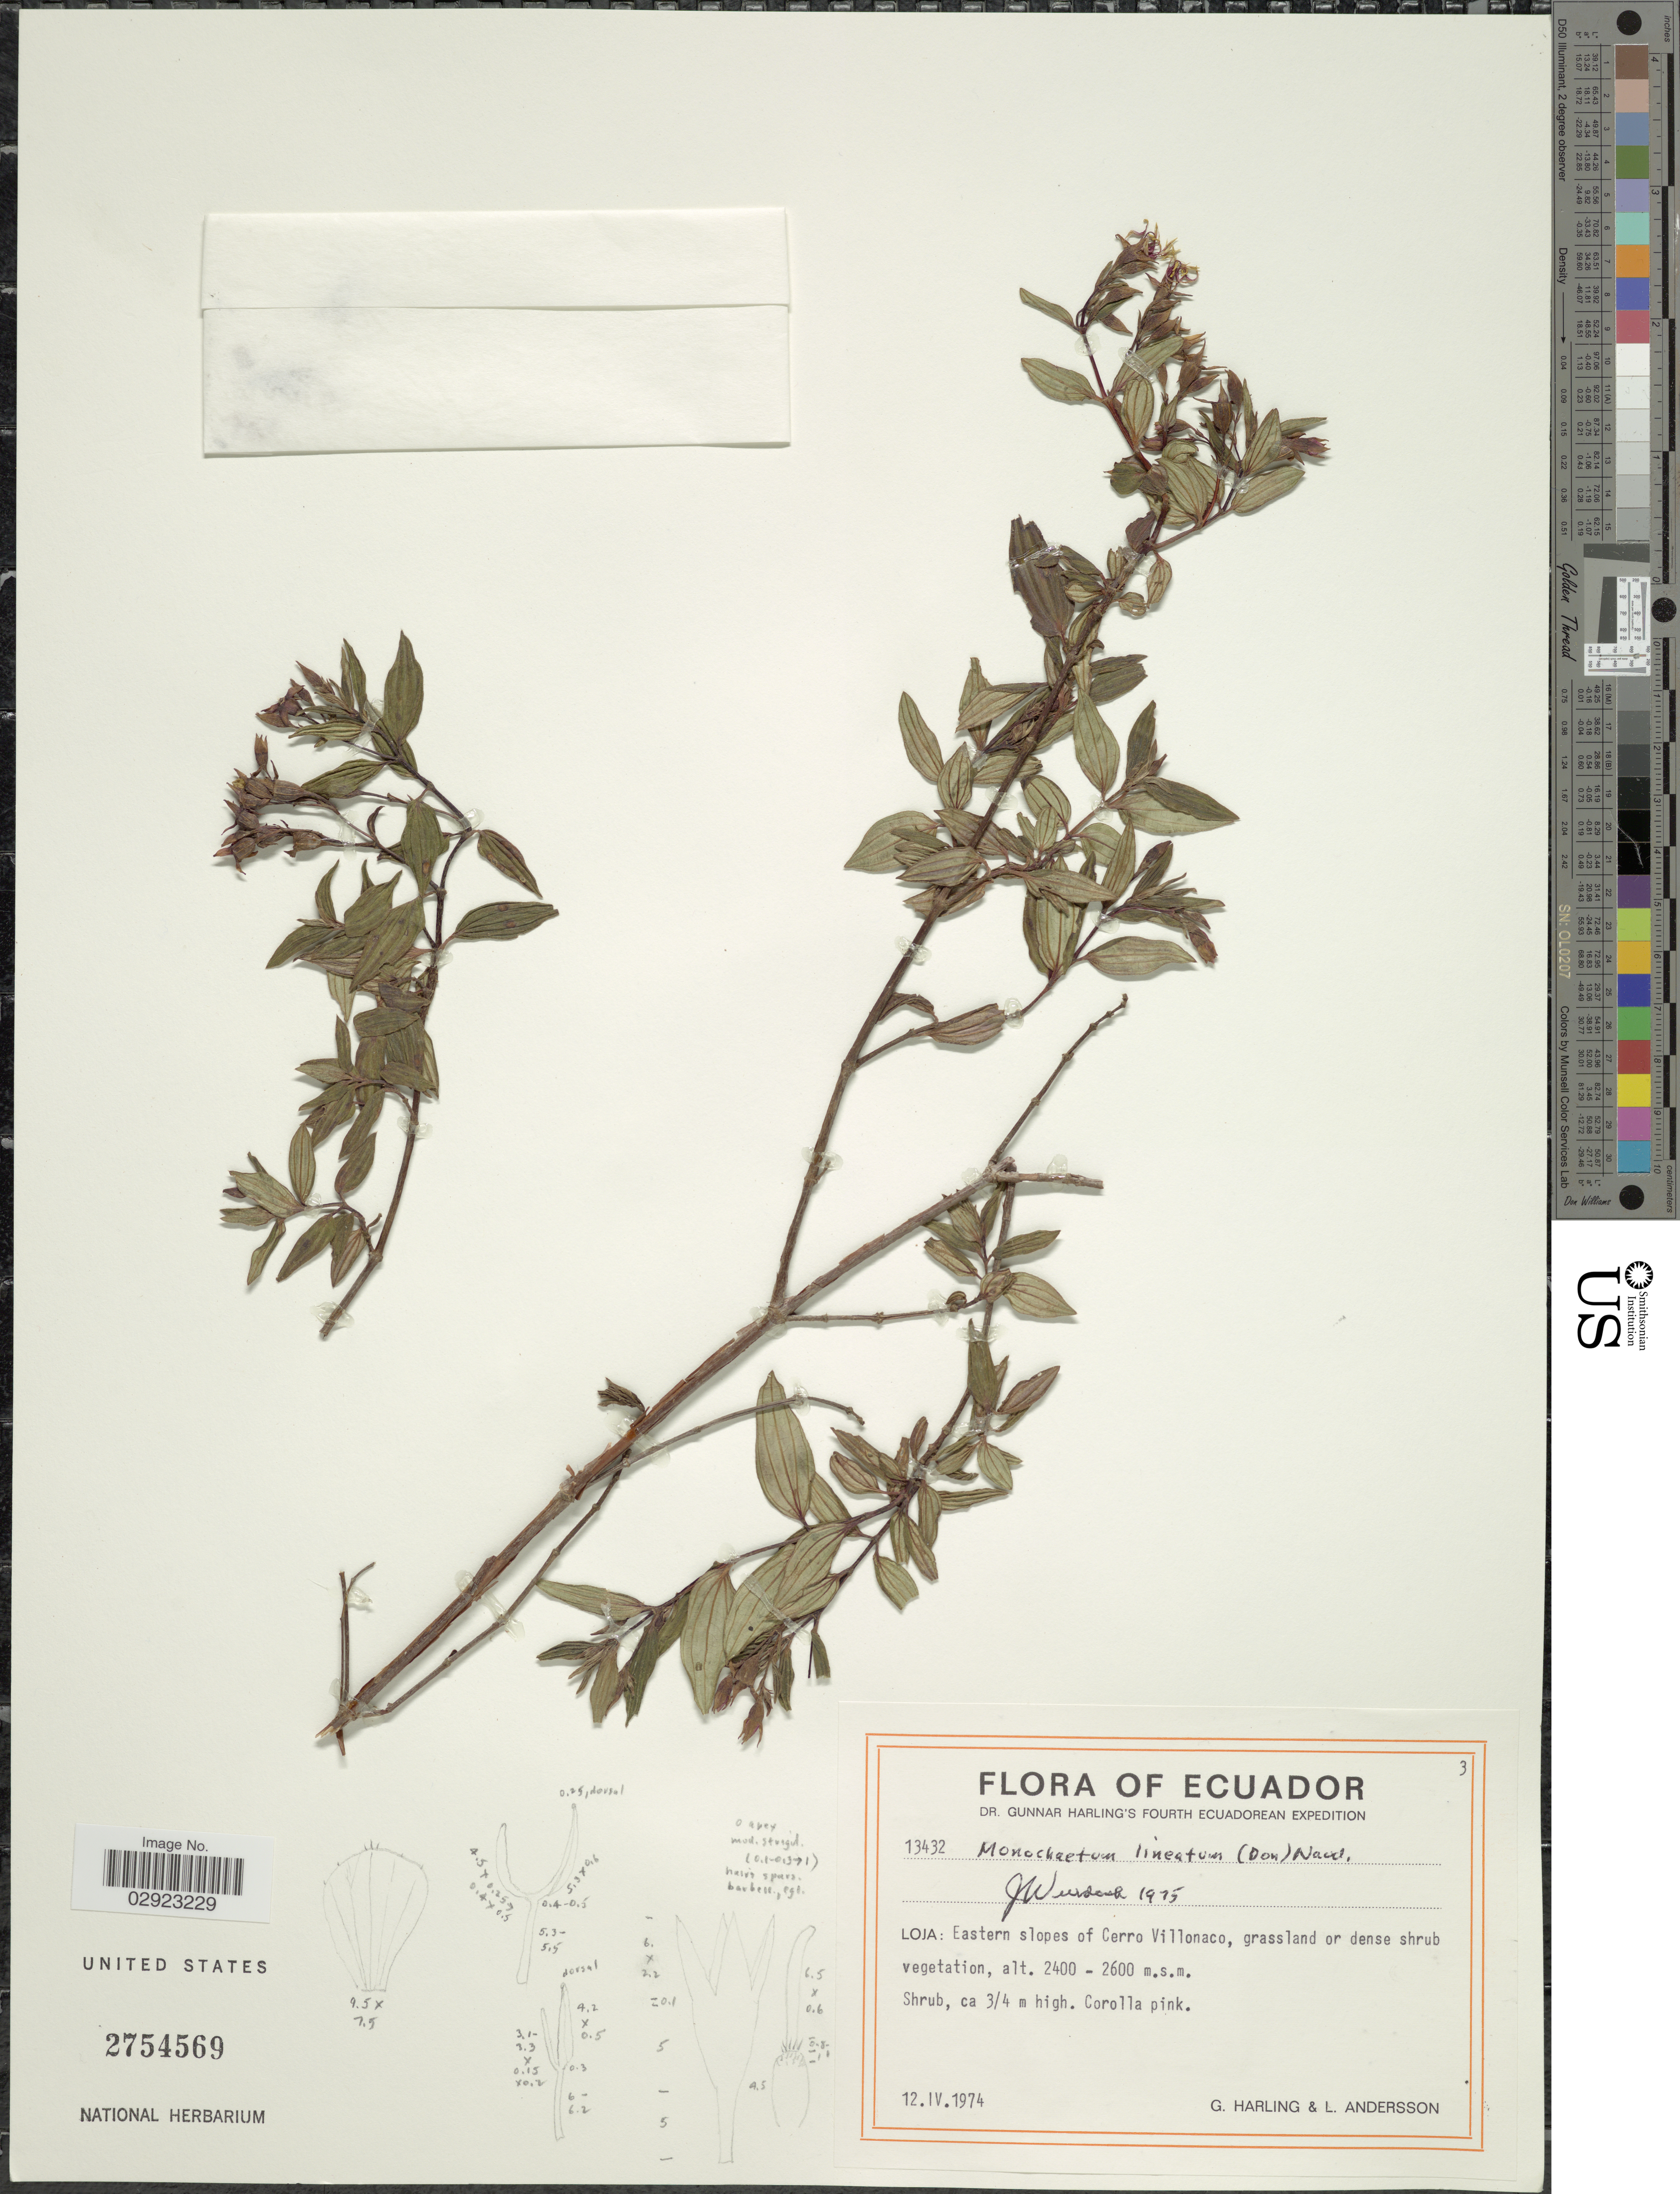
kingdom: Plantae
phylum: Tracheophyta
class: Magnoliopsida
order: Myrtales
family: Melastomataceae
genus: Monochaetum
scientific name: Monochaetum lineatum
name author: (D. Don) Naudin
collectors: G. Harling & L. Andersson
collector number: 13432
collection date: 1974-04-12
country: Ecuador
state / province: Loja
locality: Eastern slopes of Cerro Villonaco.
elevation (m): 2400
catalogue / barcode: US 2754569